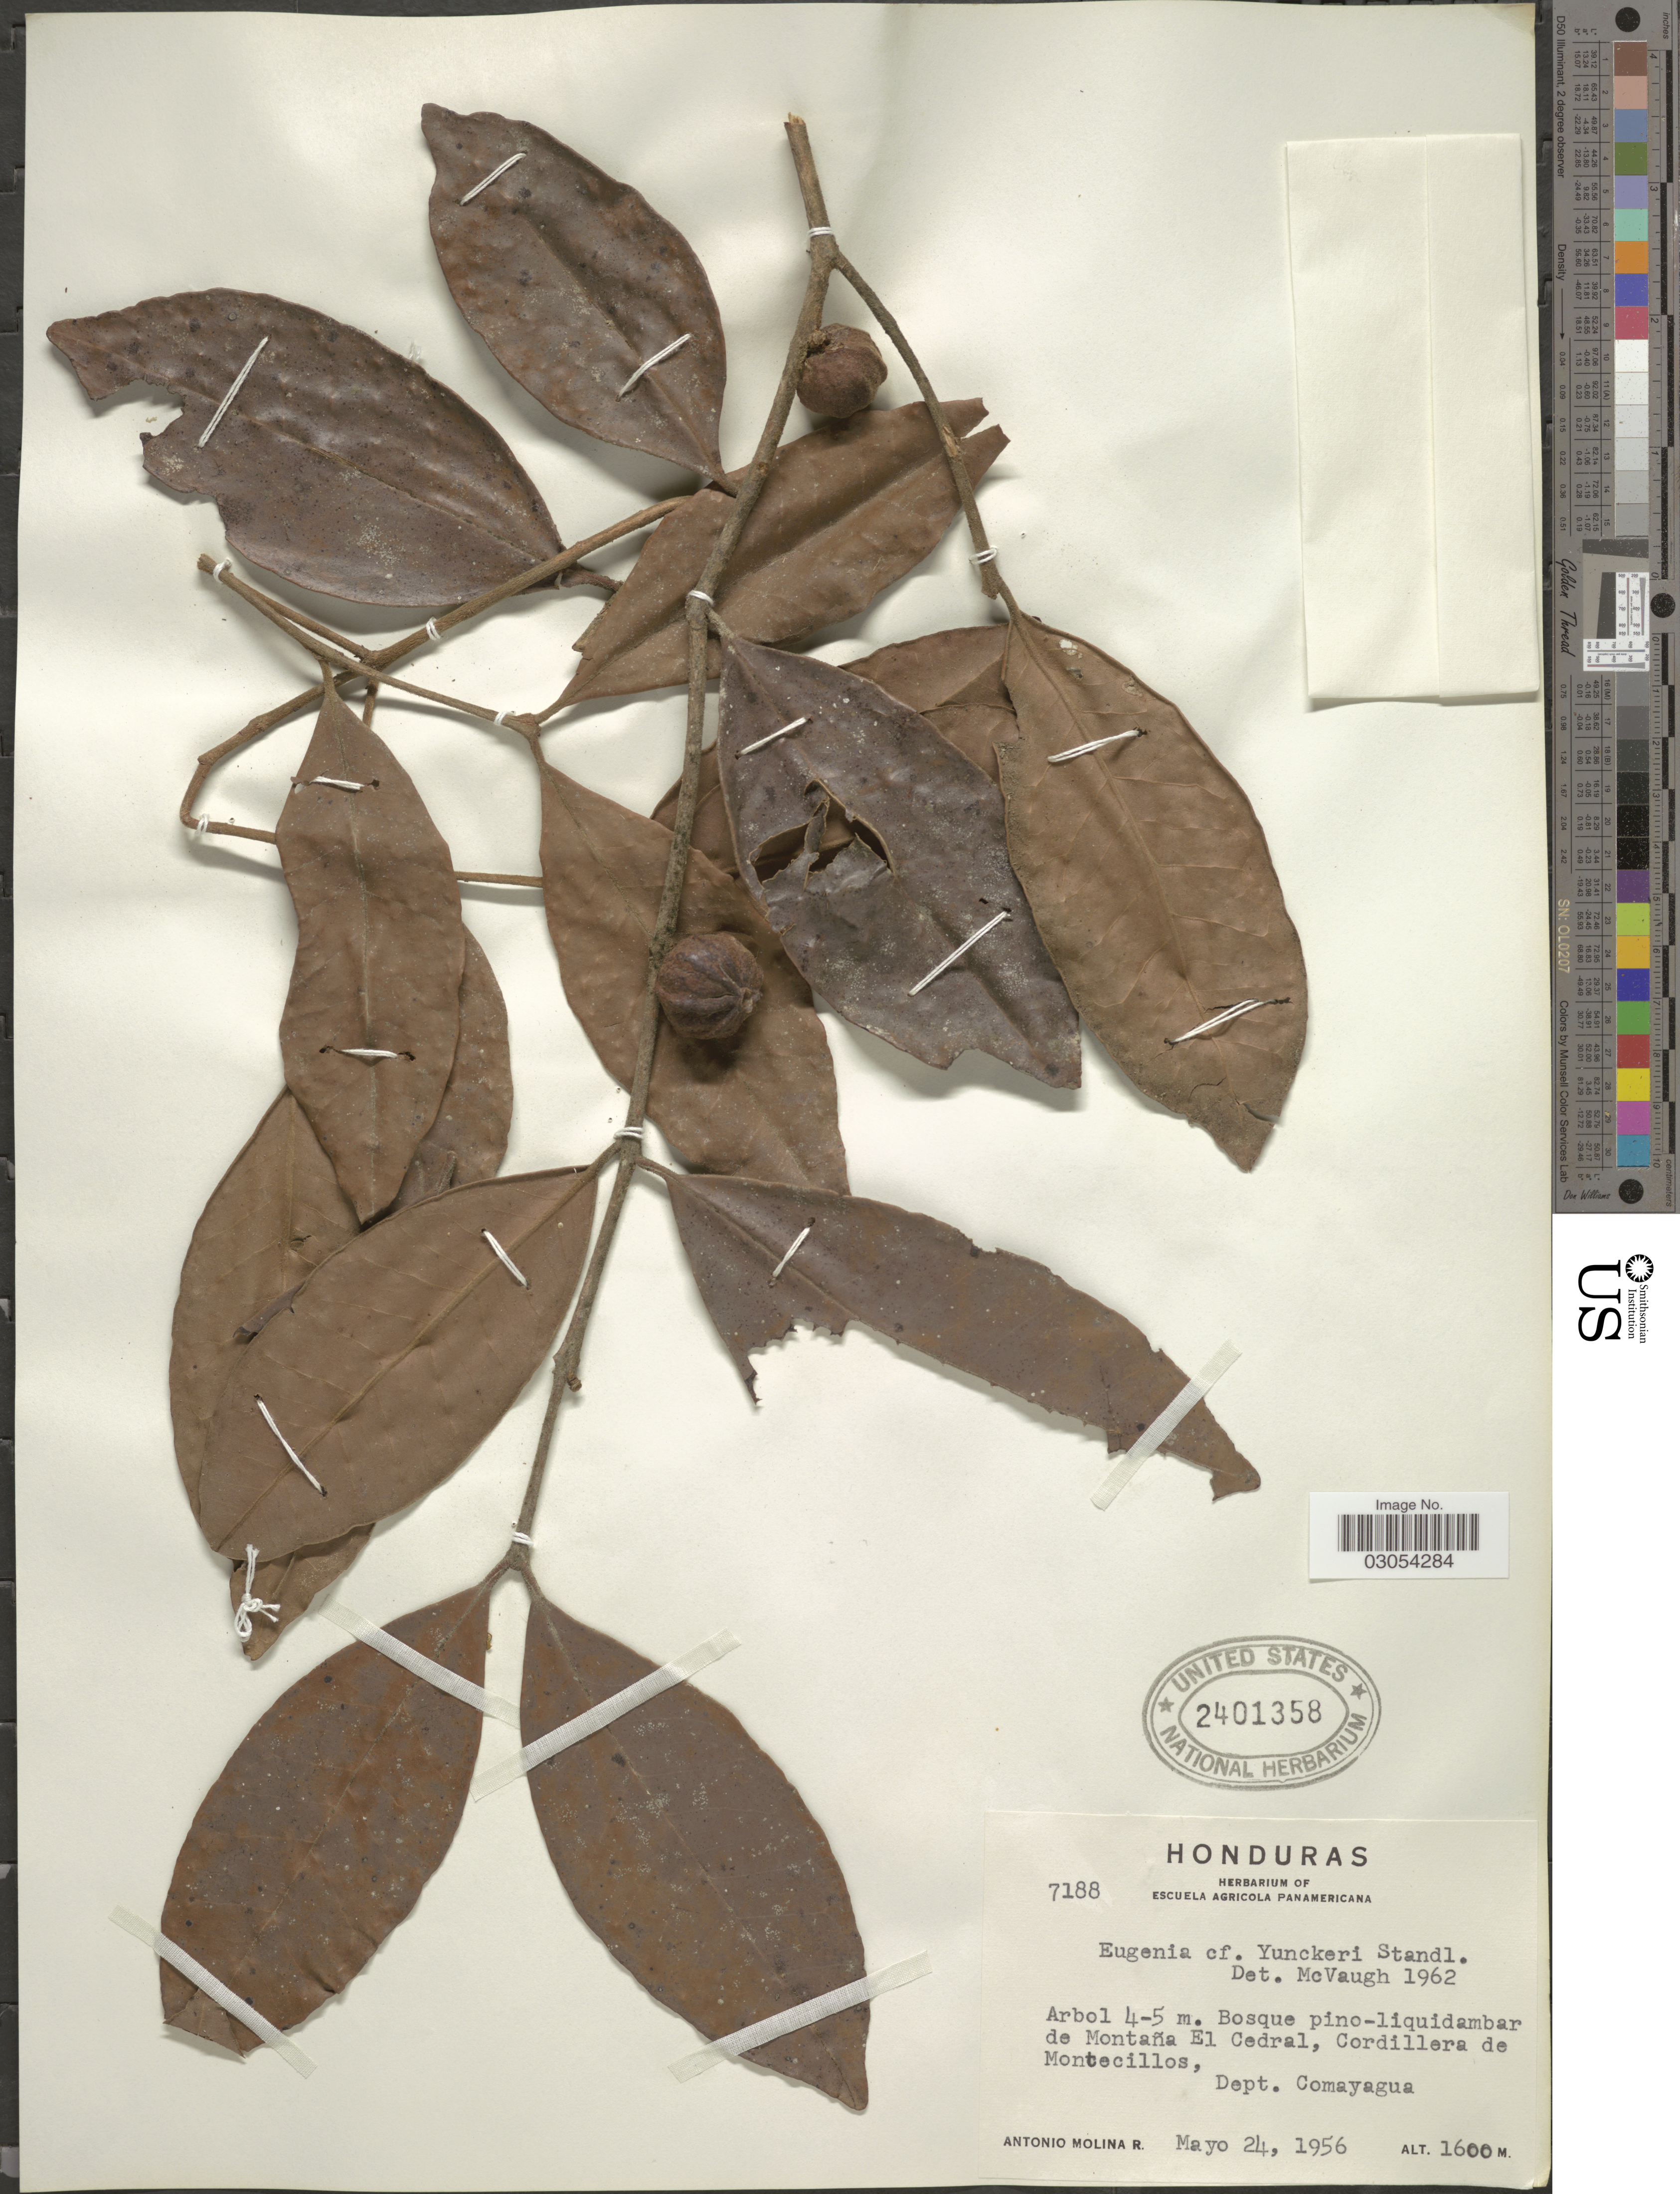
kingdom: Plantae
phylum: Tracheophyta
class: Magnoliopsida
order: Myrtales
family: Myrtaceae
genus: Eugenia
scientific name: Eugenia yunckeri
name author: Standl.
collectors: A. Molina R.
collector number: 7188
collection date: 1956-05-24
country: Honduras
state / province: Comayagua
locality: Bosque pino-liquidambar de Montaña El Cedral, Cordillera de Montecillos, Dept. Comayagua.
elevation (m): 1600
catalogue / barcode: US 2401358